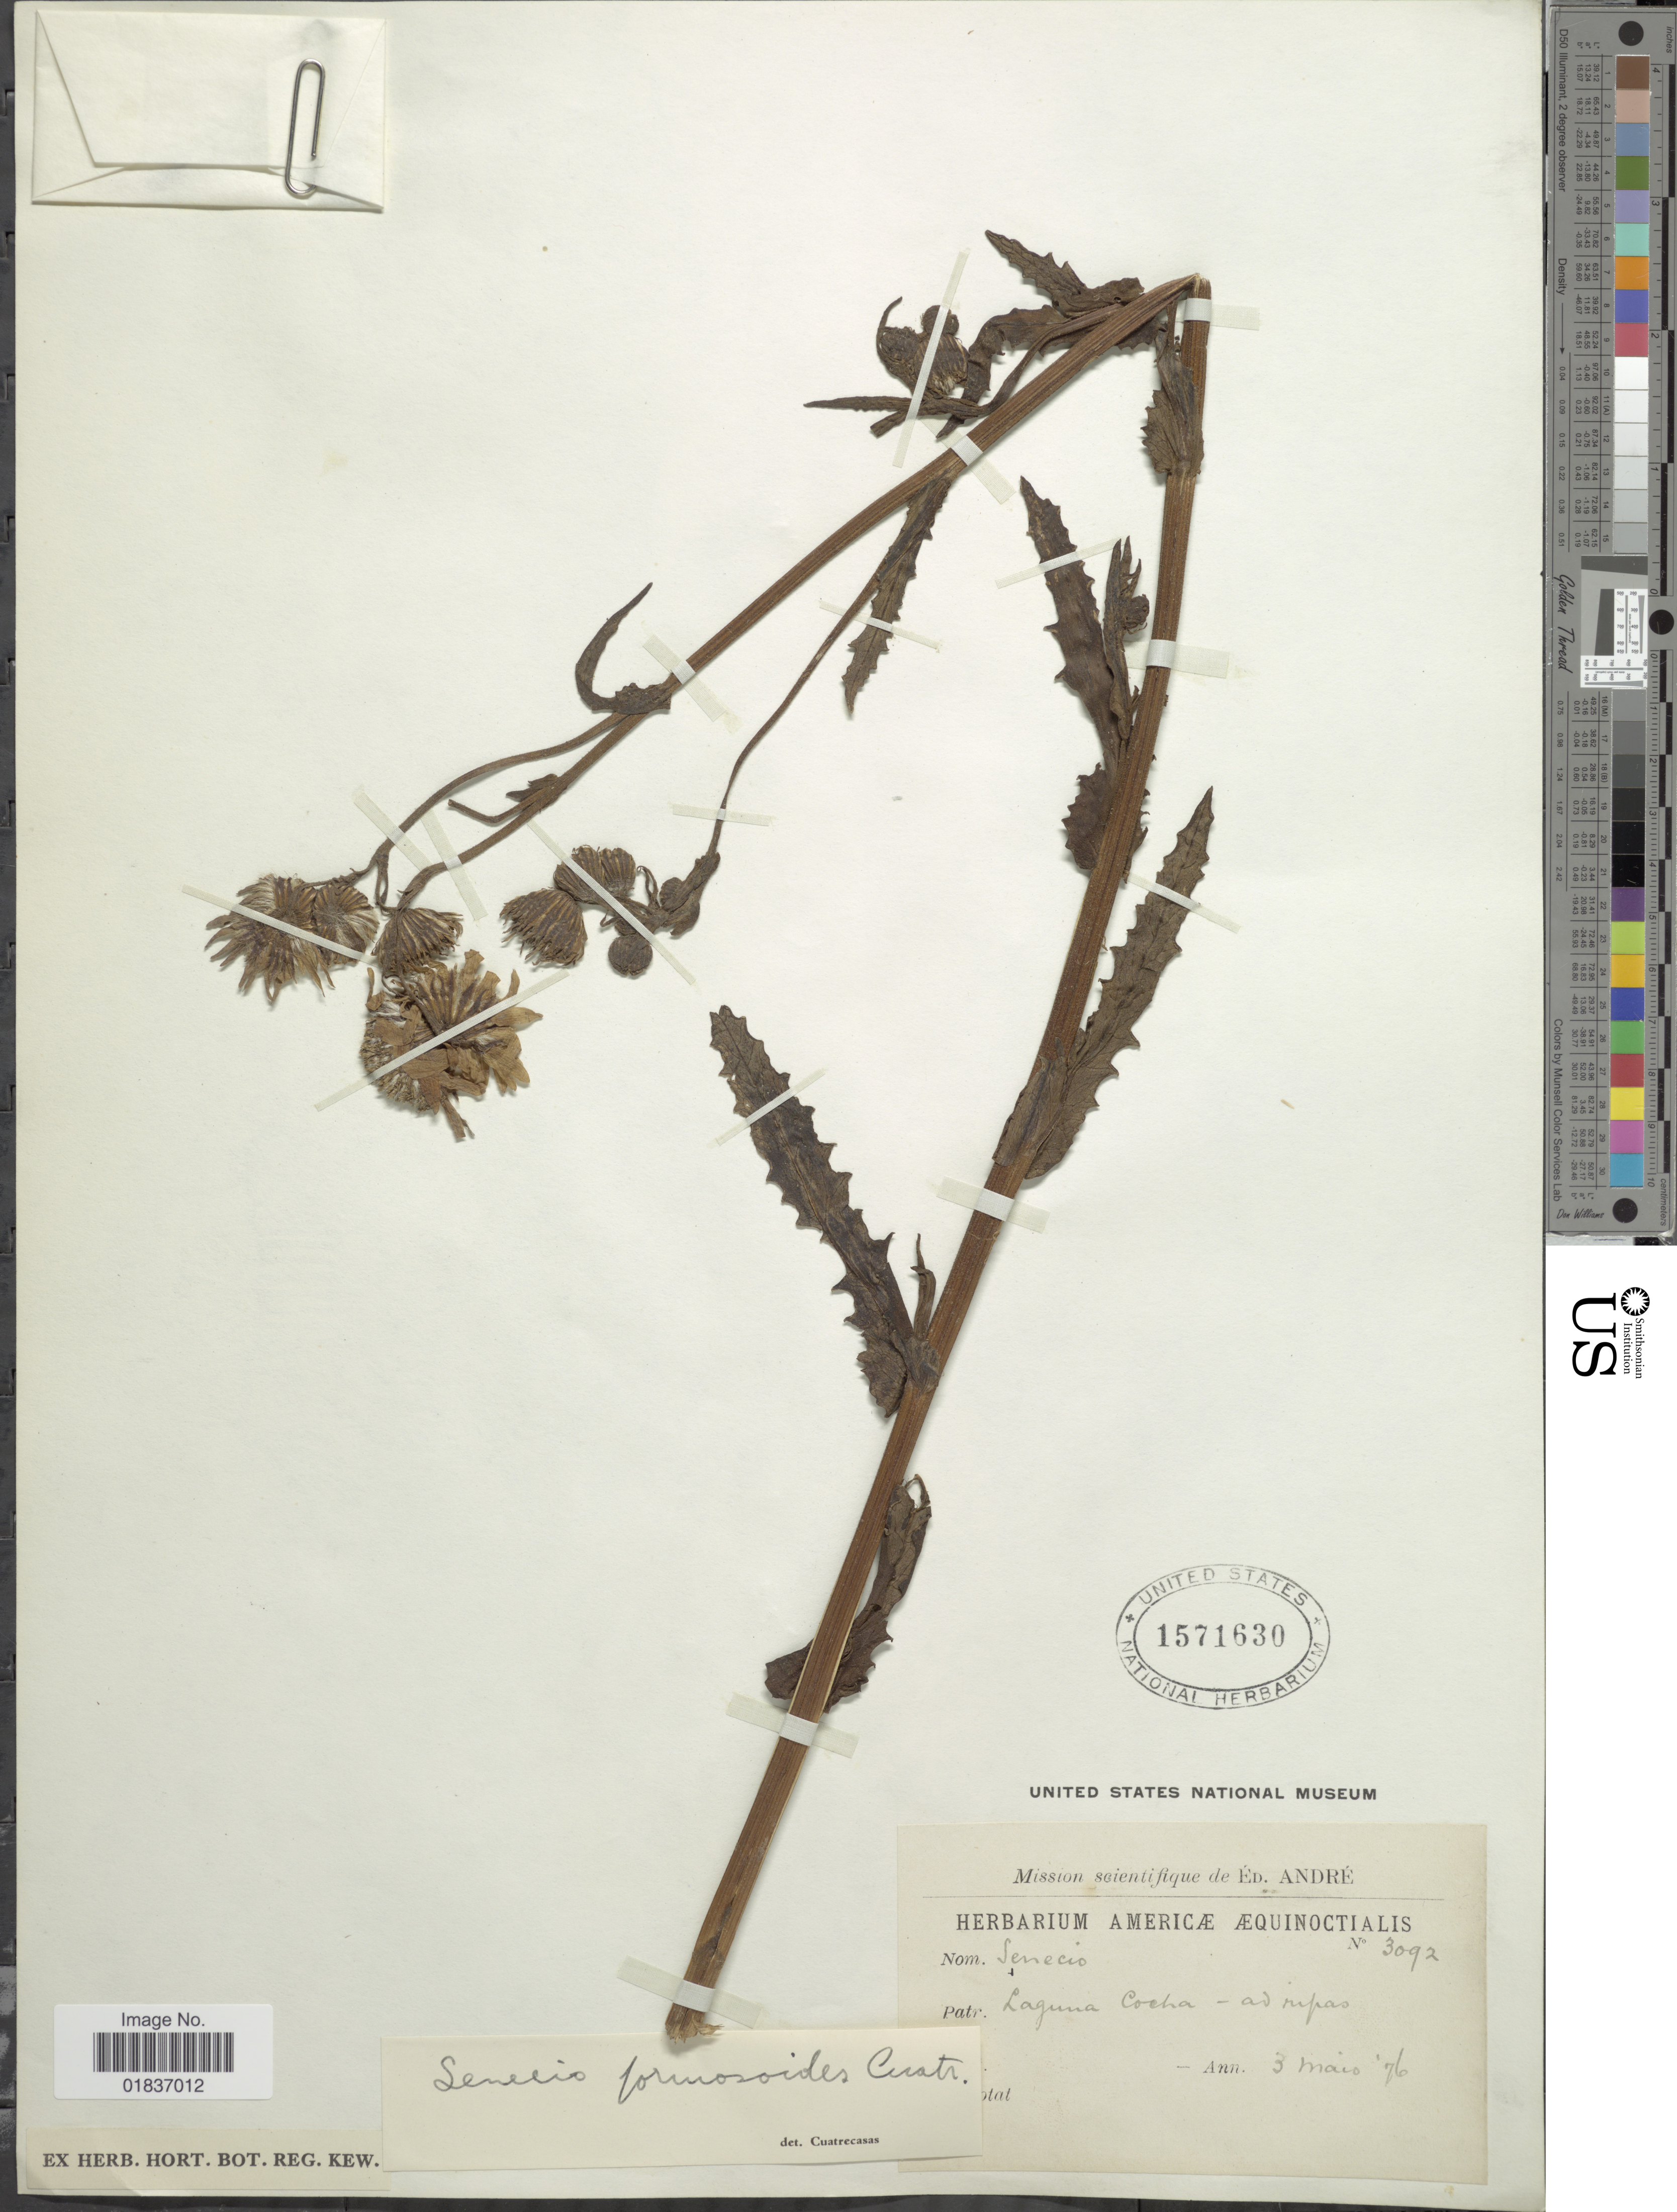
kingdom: Plantae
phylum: Tracheophyta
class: Magnoliopsida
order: Asterales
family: Asteraceae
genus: Senecio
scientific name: Senecio formosoides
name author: Cuatrec.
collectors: É. F. André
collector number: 3092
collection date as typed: Transcribed d/m/y: 3/5/96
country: Colombia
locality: Laguna Cocha-ad ripas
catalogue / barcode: US 1571630